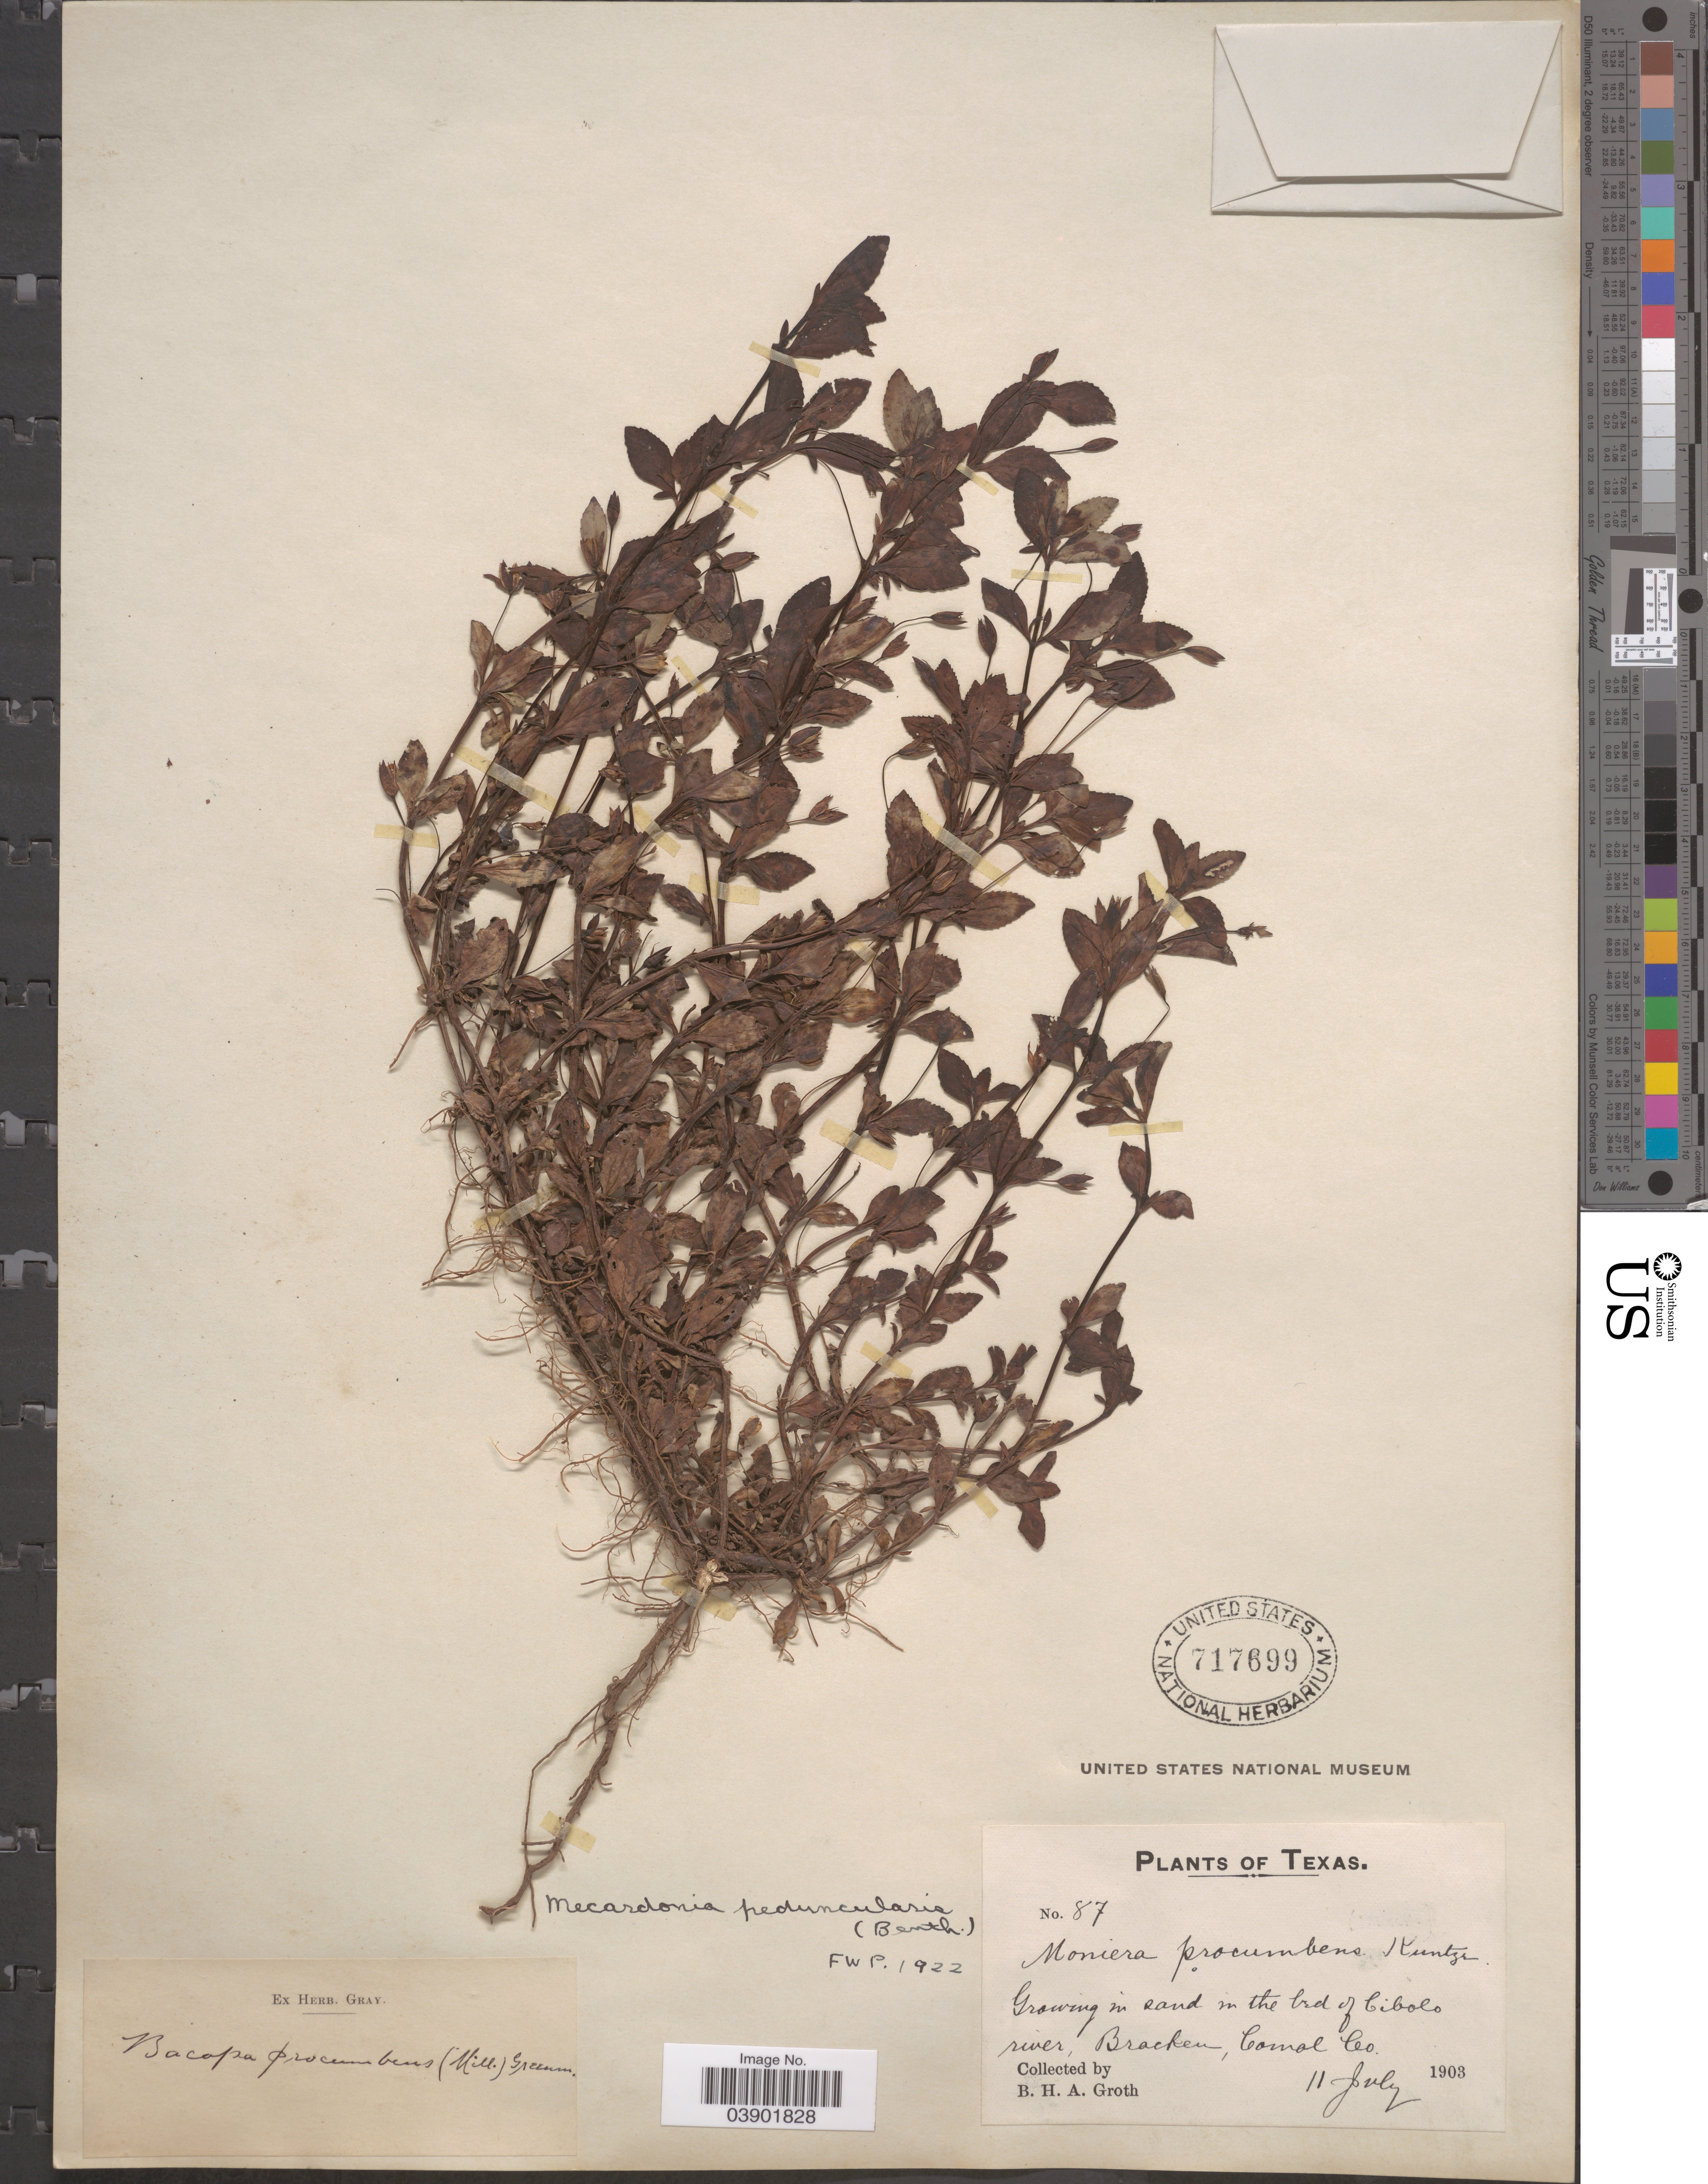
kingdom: Plantae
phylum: Tracheophyta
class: Magnoliopsida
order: Lamiales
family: Plantaginaceae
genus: Bacopa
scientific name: Bacopa procumbens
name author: (Mill.) Greenm.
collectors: B. Groth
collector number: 87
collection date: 1903-07-11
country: United States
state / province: Texas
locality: In the bed of Cibolo river, Bracken, Comal Co.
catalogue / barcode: US 717699